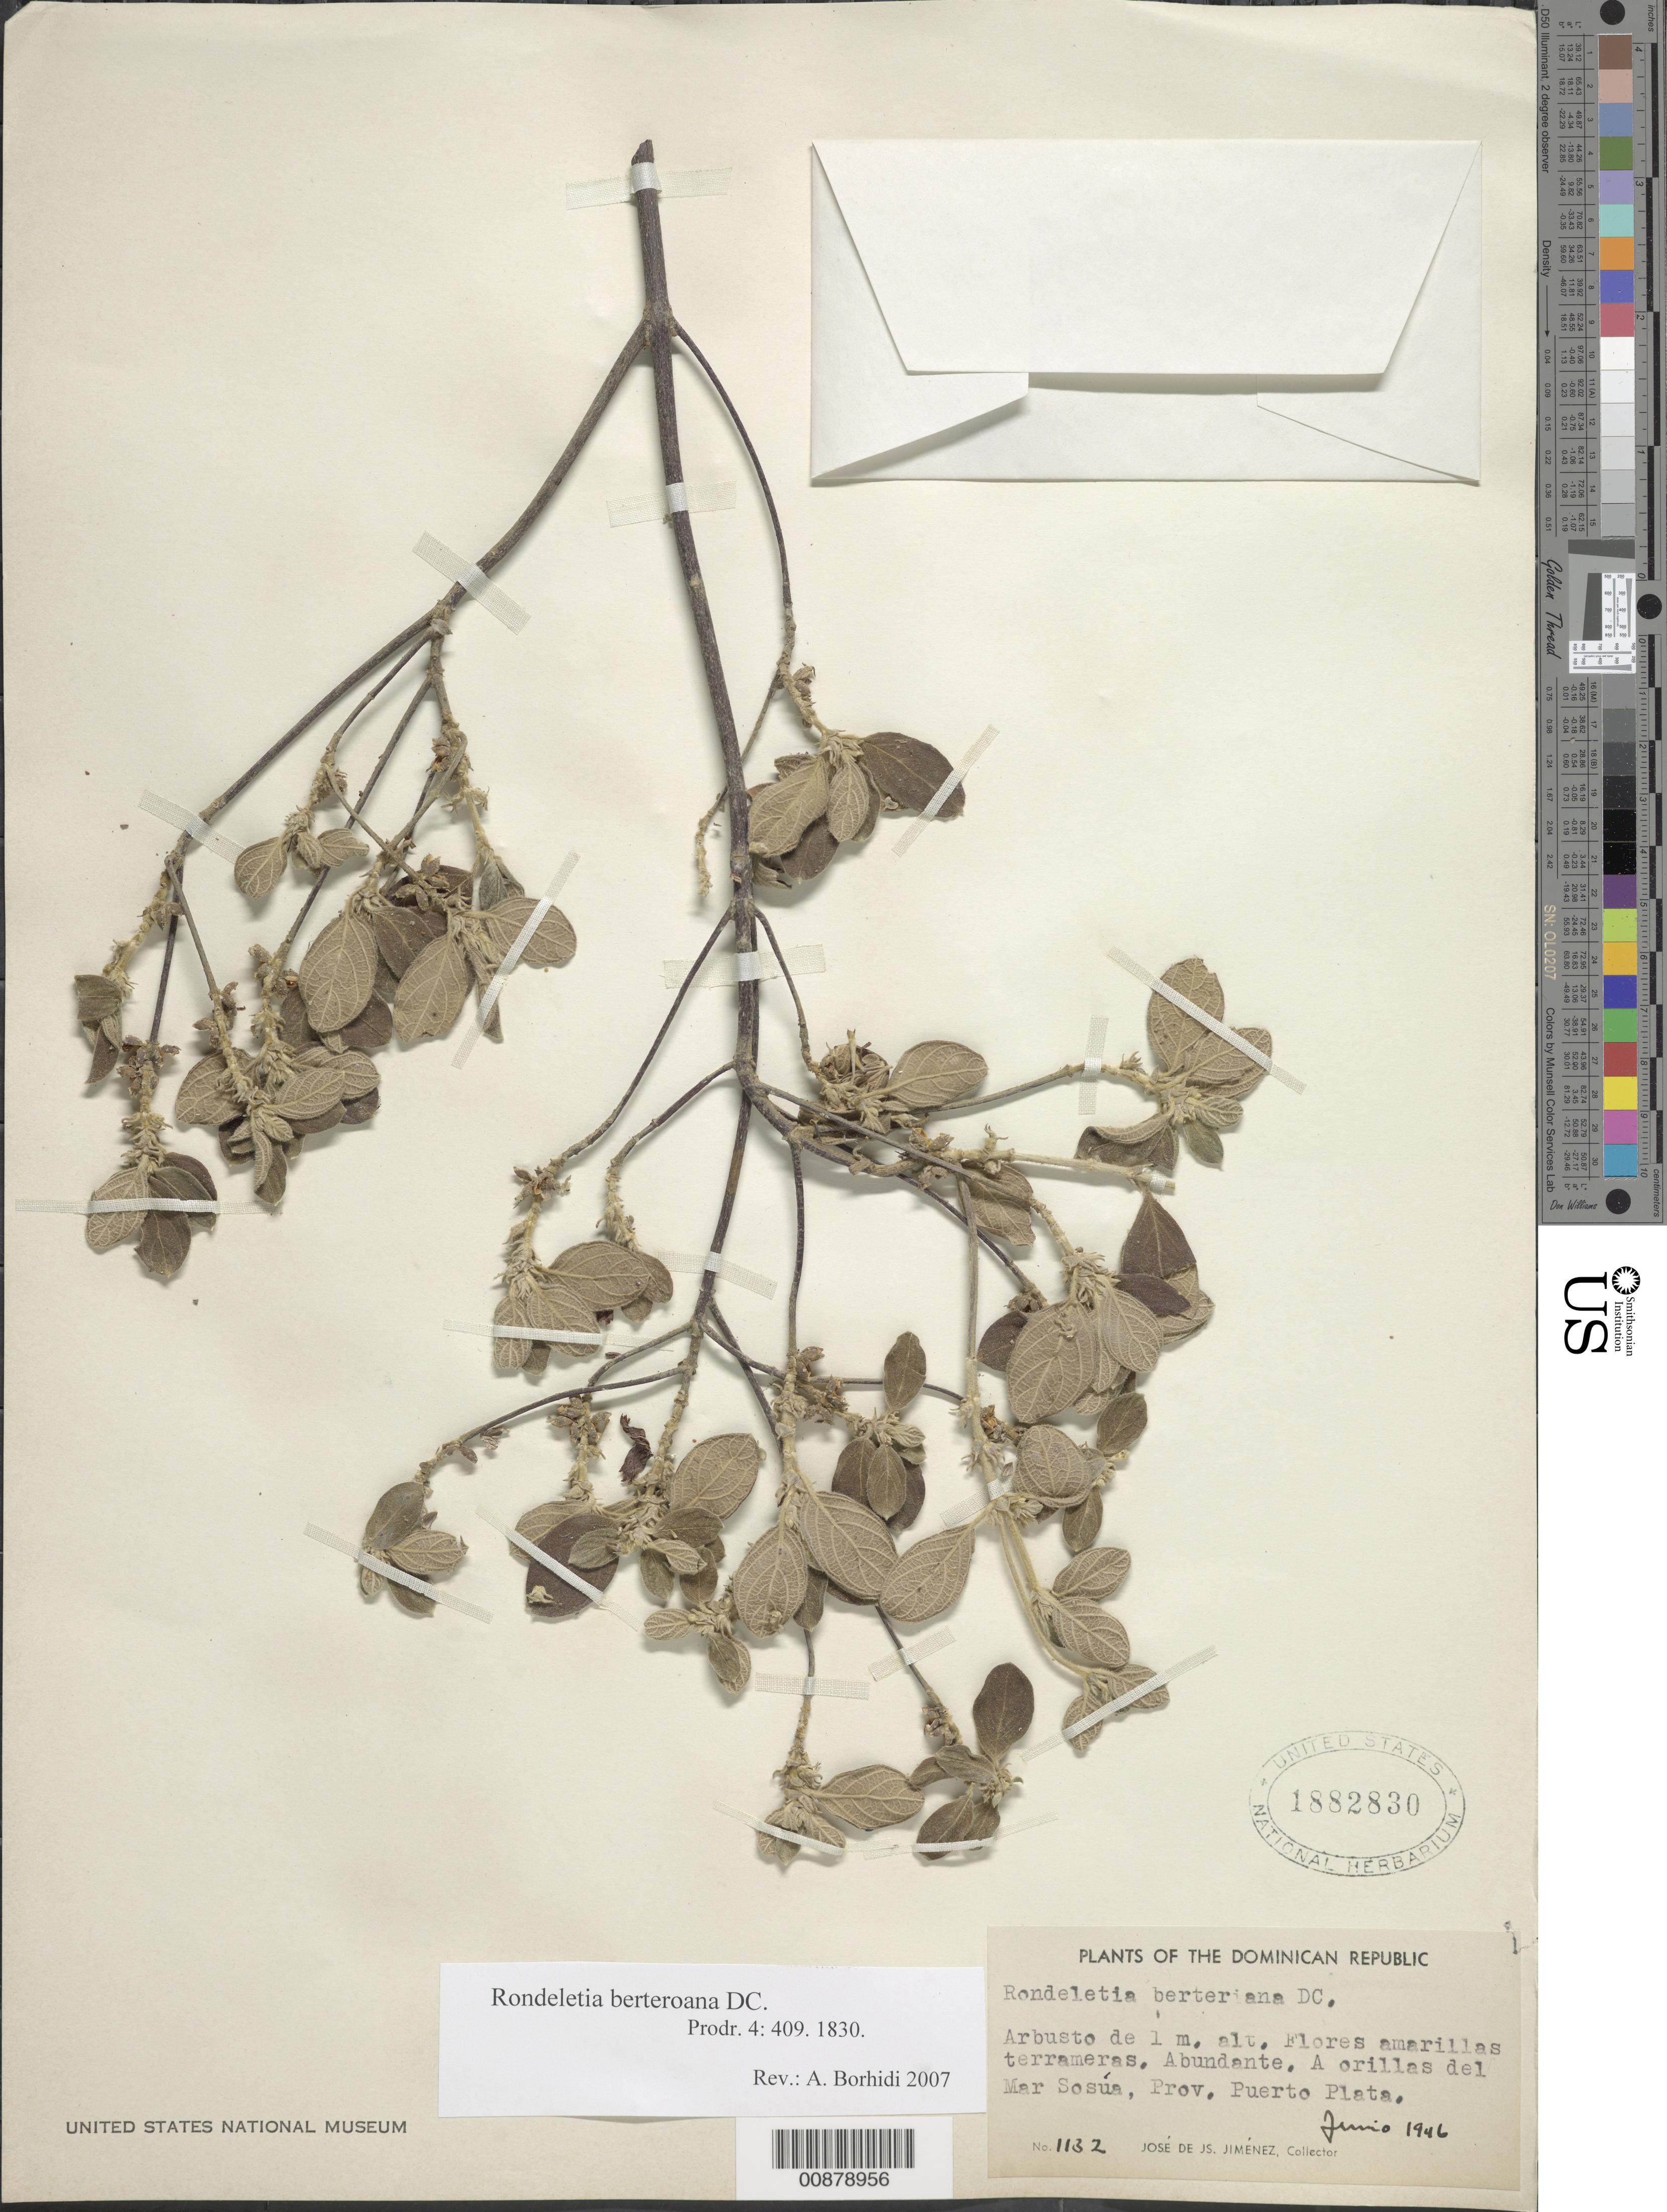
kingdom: Plantae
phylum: Tracheophyta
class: Magnoliopsida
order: Gentianales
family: Rubiaceae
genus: Rondeletia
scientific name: Rondeletia berteroana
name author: DC.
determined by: Borhidi, Attila L.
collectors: J. J. Jiménez Almonte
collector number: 1132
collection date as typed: Jun 1946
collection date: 1946-06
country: Dominican Republic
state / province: Puerto Plata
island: Hispaniola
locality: Sosúa.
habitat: A orillas del Mar.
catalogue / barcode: US 1882830